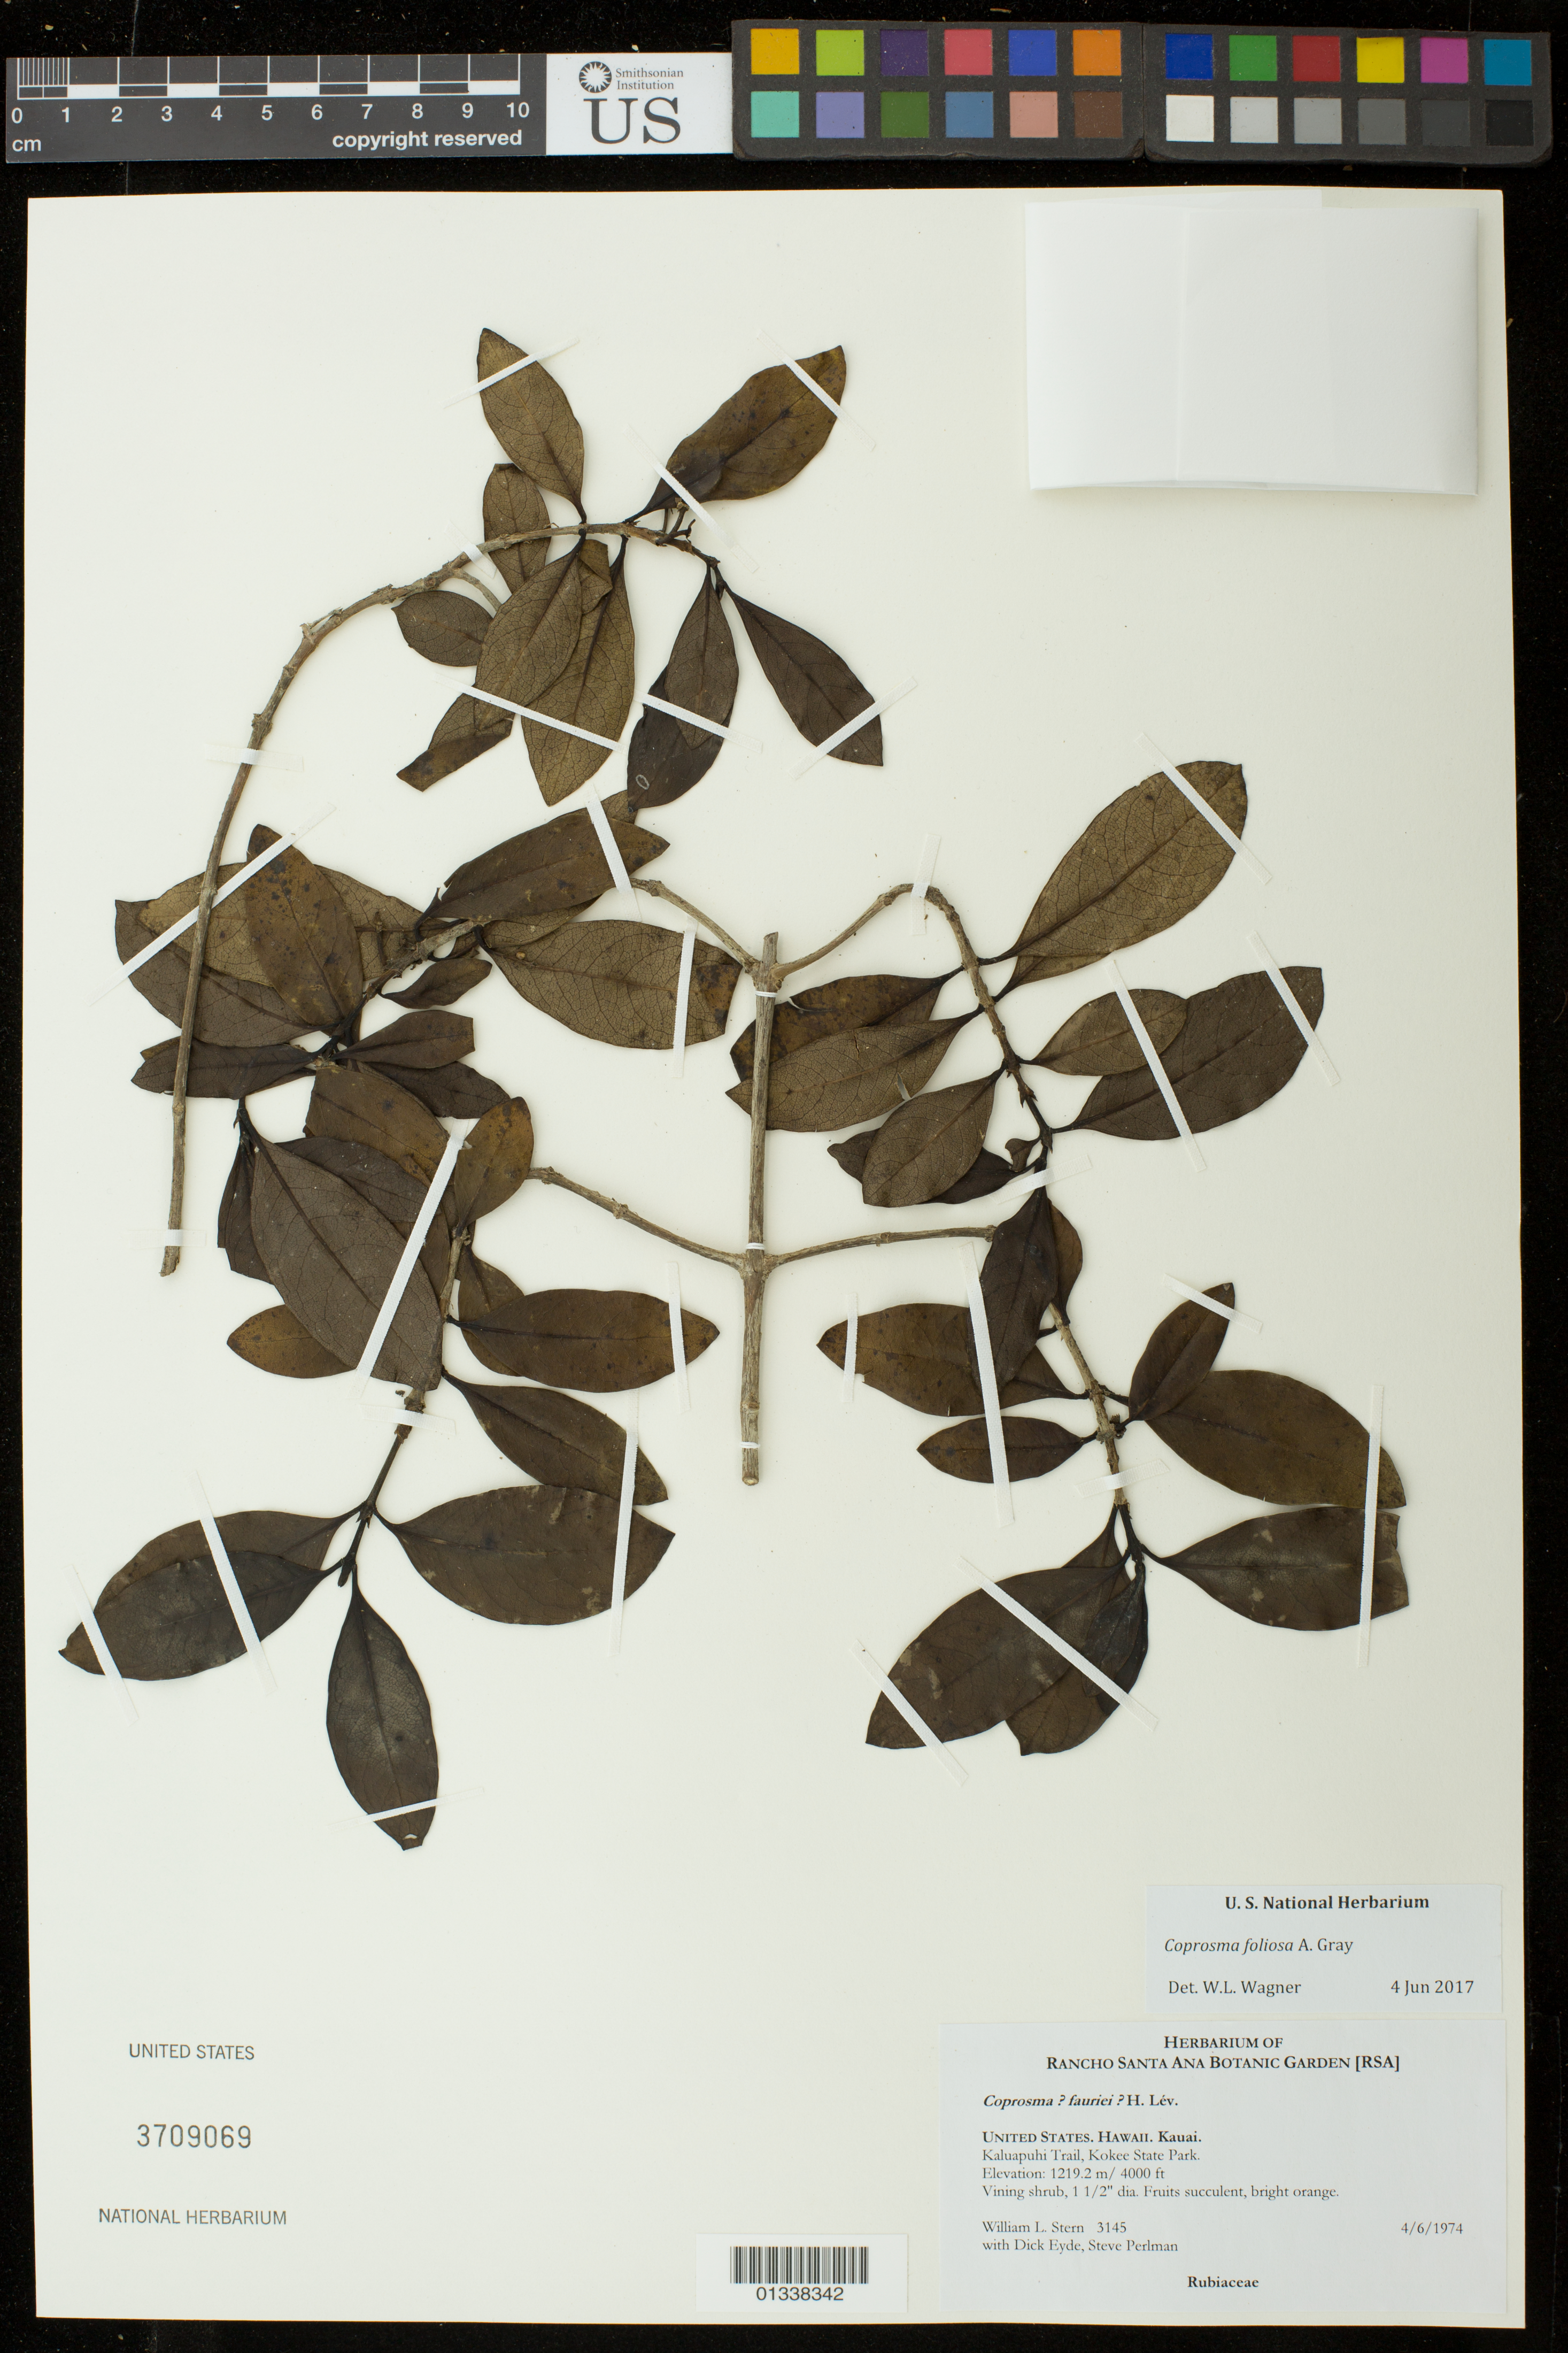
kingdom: Plantae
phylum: Tracheophyta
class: Magnoliopsida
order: Gentianales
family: Rubiaceae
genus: Coprosma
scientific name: Coprosma foliosa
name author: A. Gray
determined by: Wagner, W. L., (BOT), Smithsonian Institution - National Museum of Natural History (UNITED STATES)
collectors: W. L. Stern, R. H. Eyde & S. P. Perlman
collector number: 3145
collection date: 1974-04-06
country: United States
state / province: Hawaii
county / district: Kauai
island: Kaua'i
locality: Kaluapuhi Trail, Kokee State Park.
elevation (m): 1219.2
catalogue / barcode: US 3709069